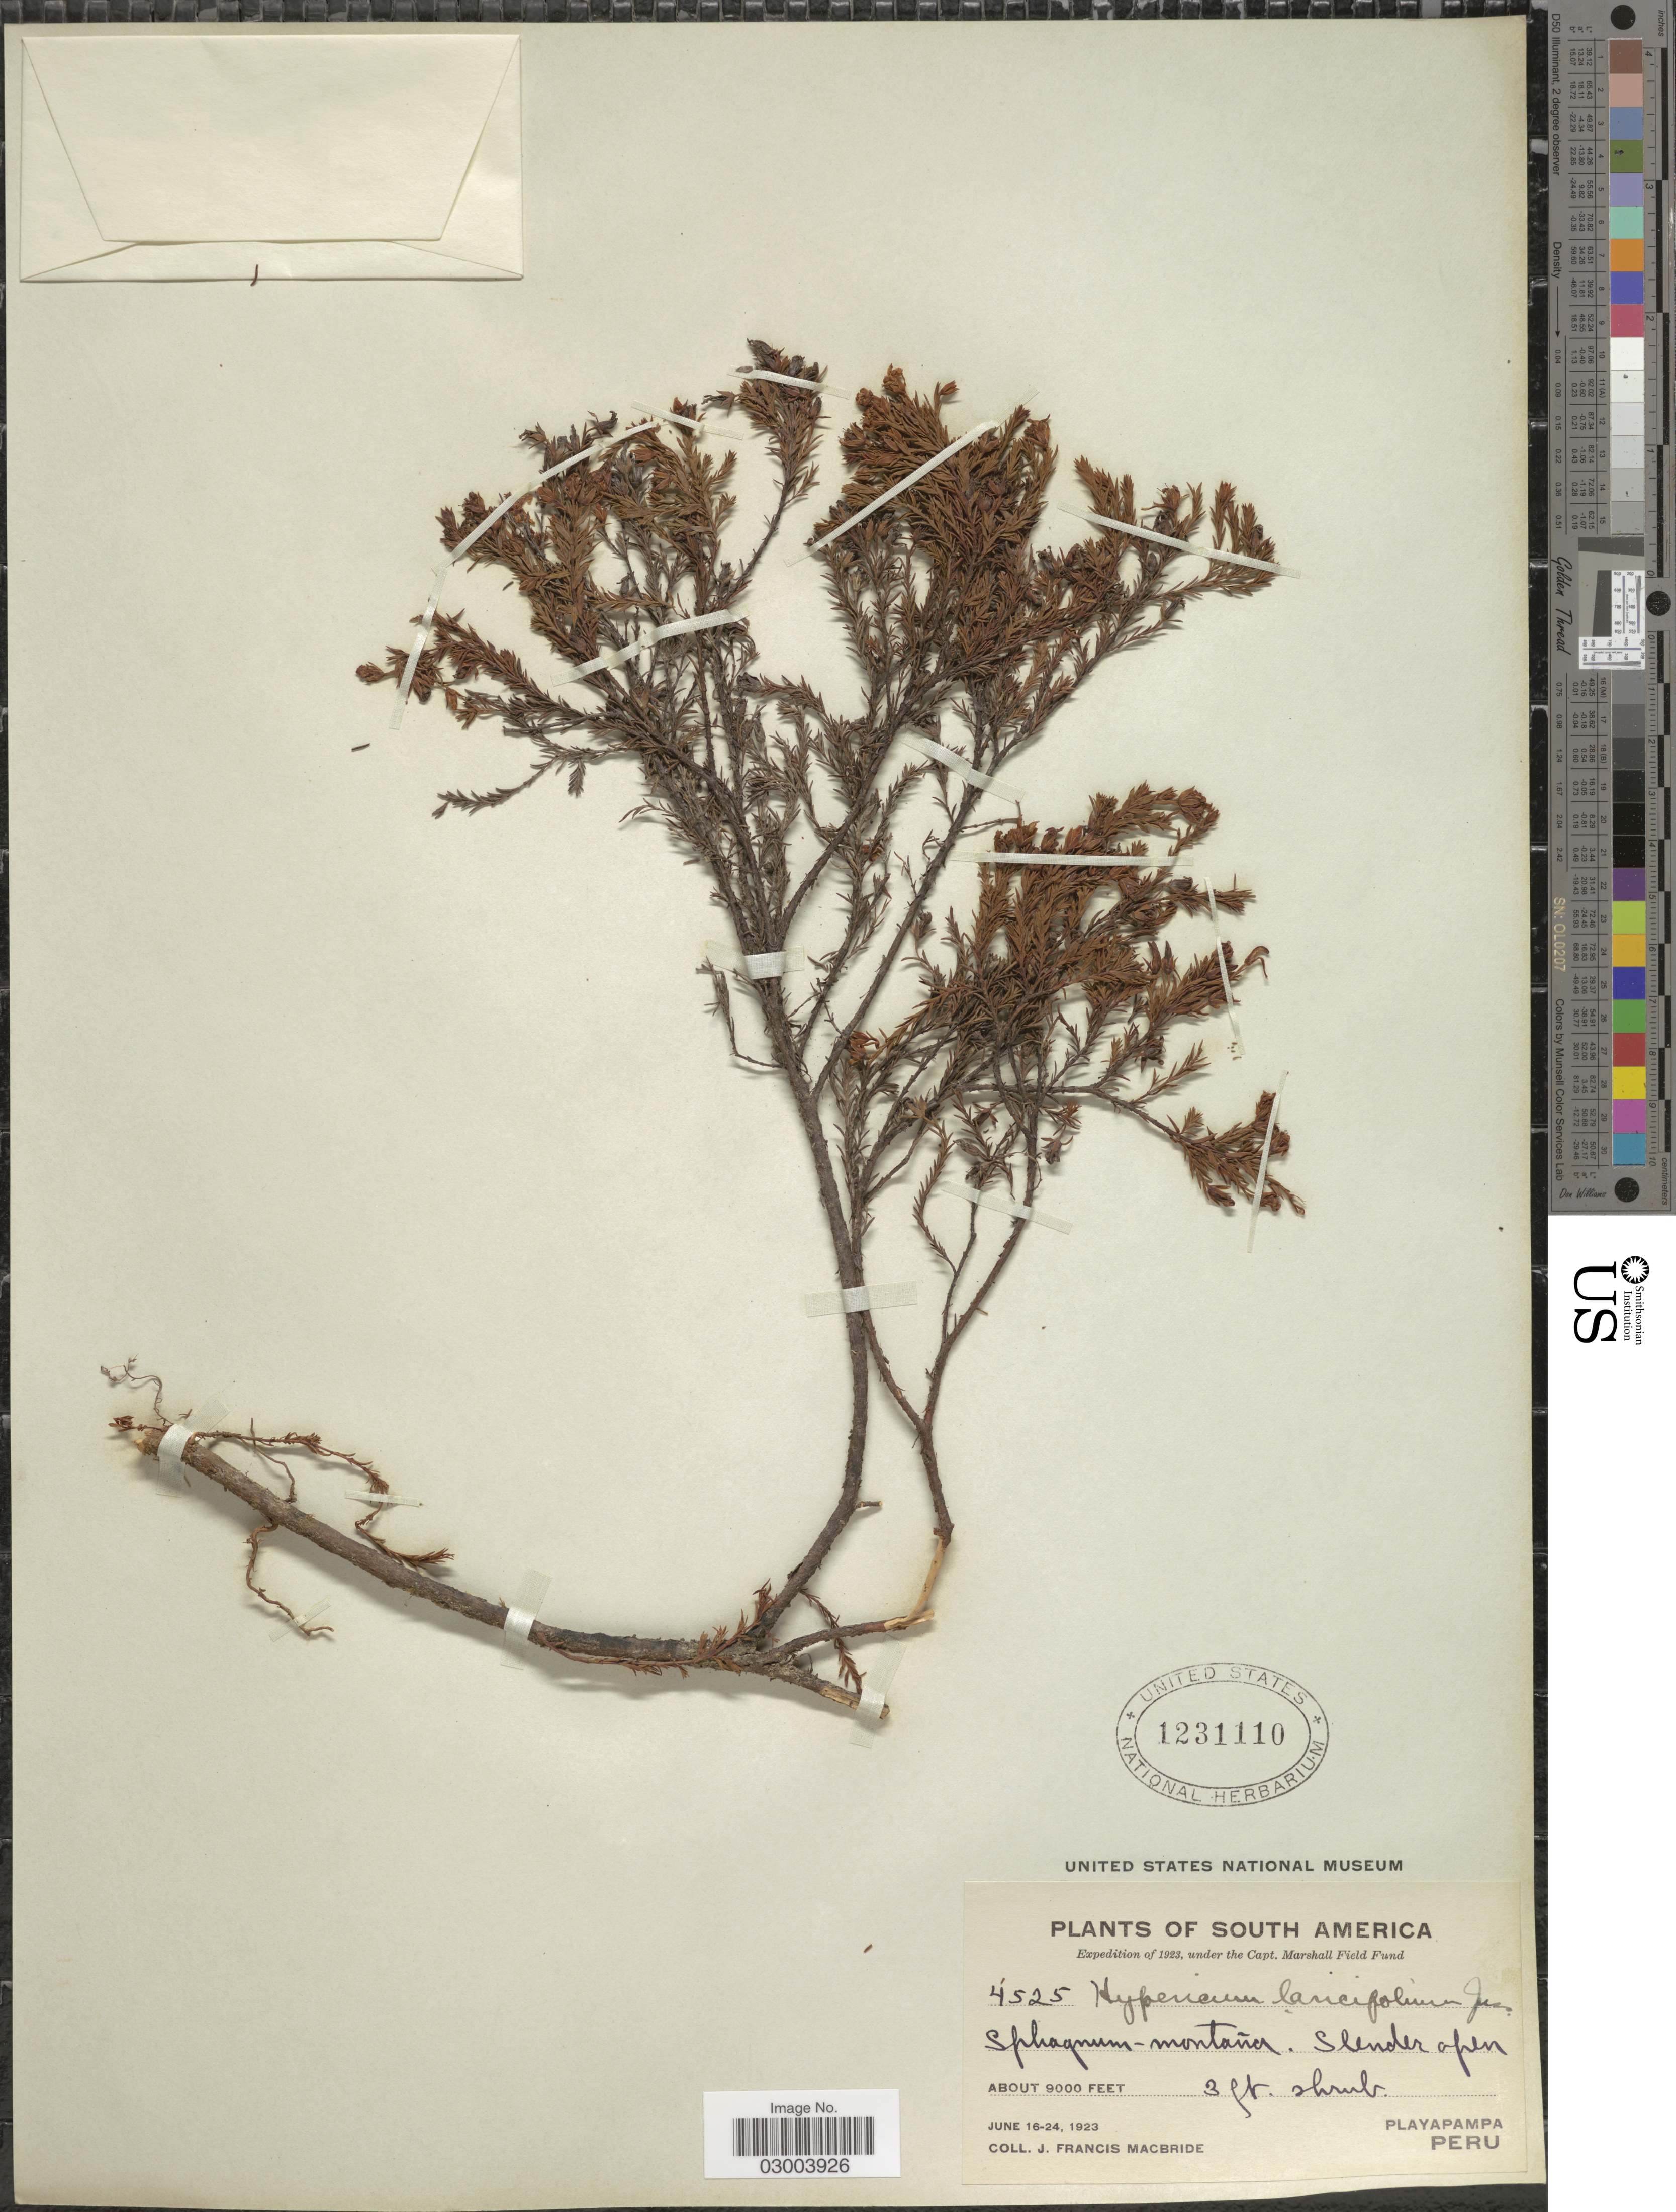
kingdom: Plantae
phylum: Tracheophyta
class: Magnoliopsida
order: Malpighiales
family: Hypericaceae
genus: Hypericum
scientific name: Hypericum laricifolium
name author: Juss.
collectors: J. F. Macbride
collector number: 4525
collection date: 1923-06-16/1923-06-24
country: Peru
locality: Playapampa.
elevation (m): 2743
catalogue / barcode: US 1231110